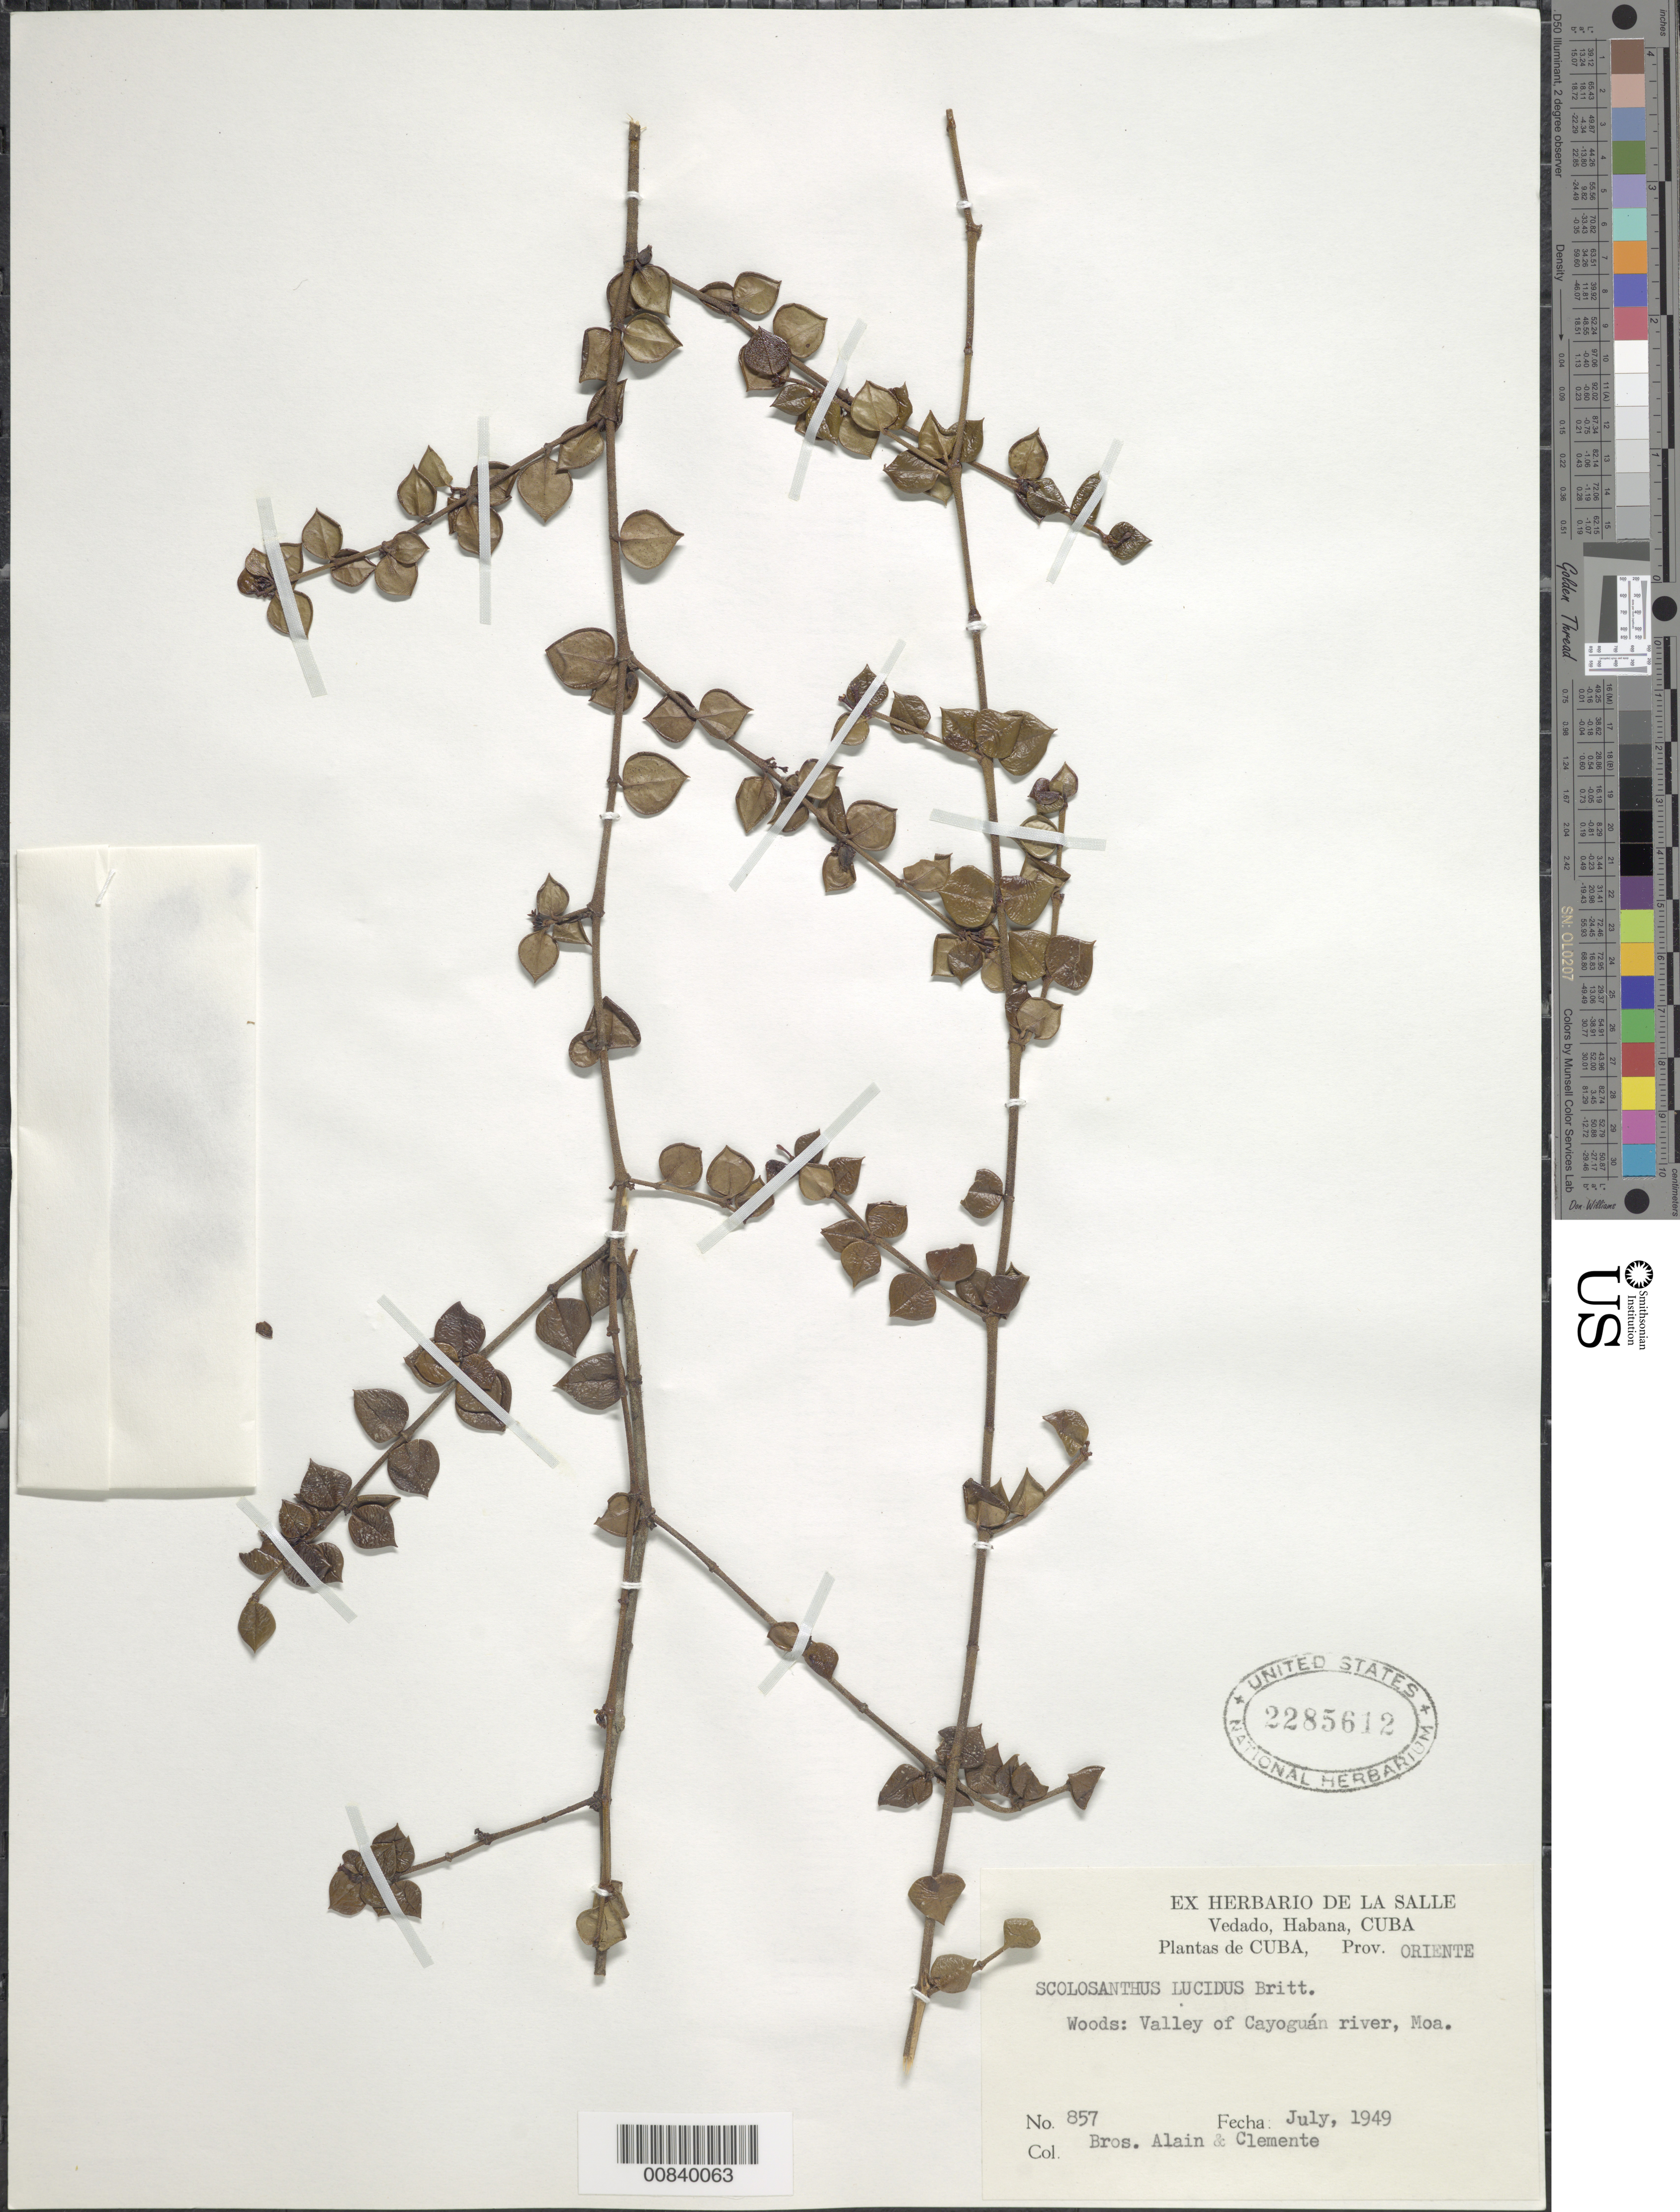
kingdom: Plantae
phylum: Tracheophyta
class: Magnoliopsida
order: Gentianales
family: Rubiaceae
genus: Scolosanthus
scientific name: Scolosanthus lucidus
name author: Britton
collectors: A. H. Liogier & Bro. Clemente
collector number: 857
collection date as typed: Jul 1949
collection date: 1949-07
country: Cuba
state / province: Oriente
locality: Valley of Cayoguan River, Moa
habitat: Woods in river valley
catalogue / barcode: US 2285612